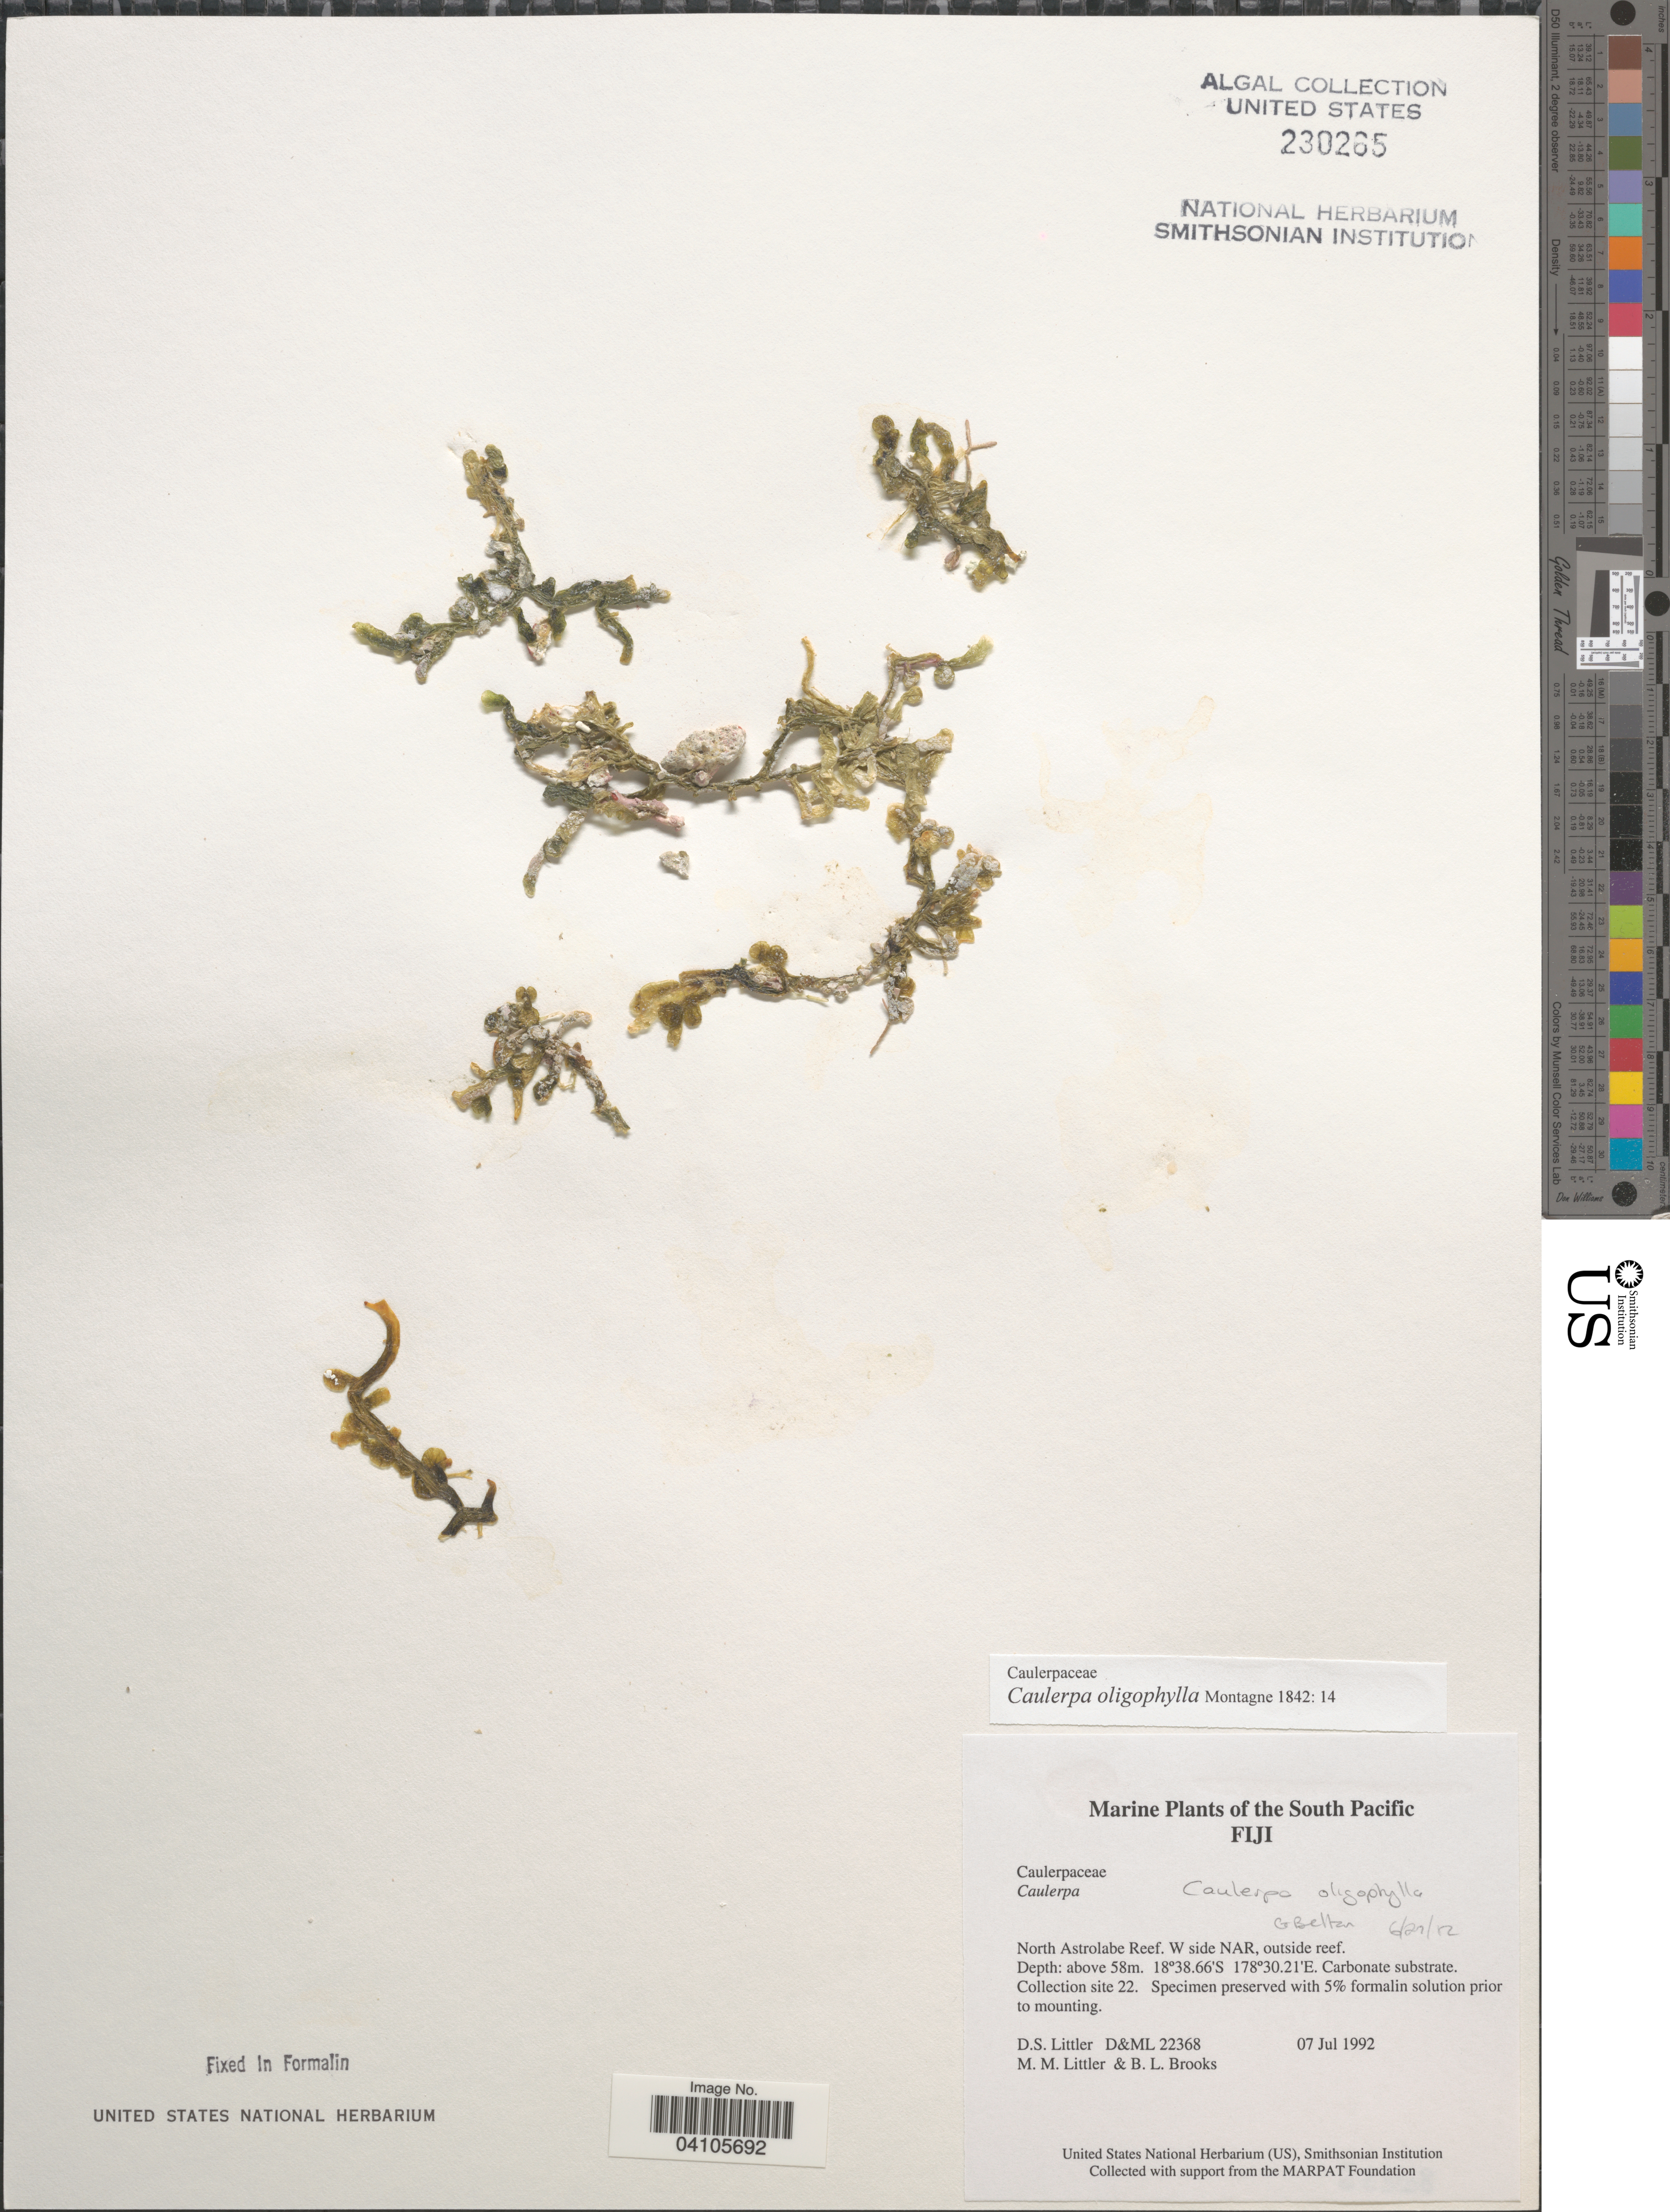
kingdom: Plantae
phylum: Chlorophyta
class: Ulvophyceae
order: Bryopsidales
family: Caulerpaceae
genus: Caulerpa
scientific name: Caulerpa oligophylla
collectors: D. S. Littler & B. Brooks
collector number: D&ML 22368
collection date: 1992-07-07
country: Fiji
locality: The South Pacific. North Astrolabe Reef. W side NAR, outside reef. Site 22.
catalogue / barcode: US 230265